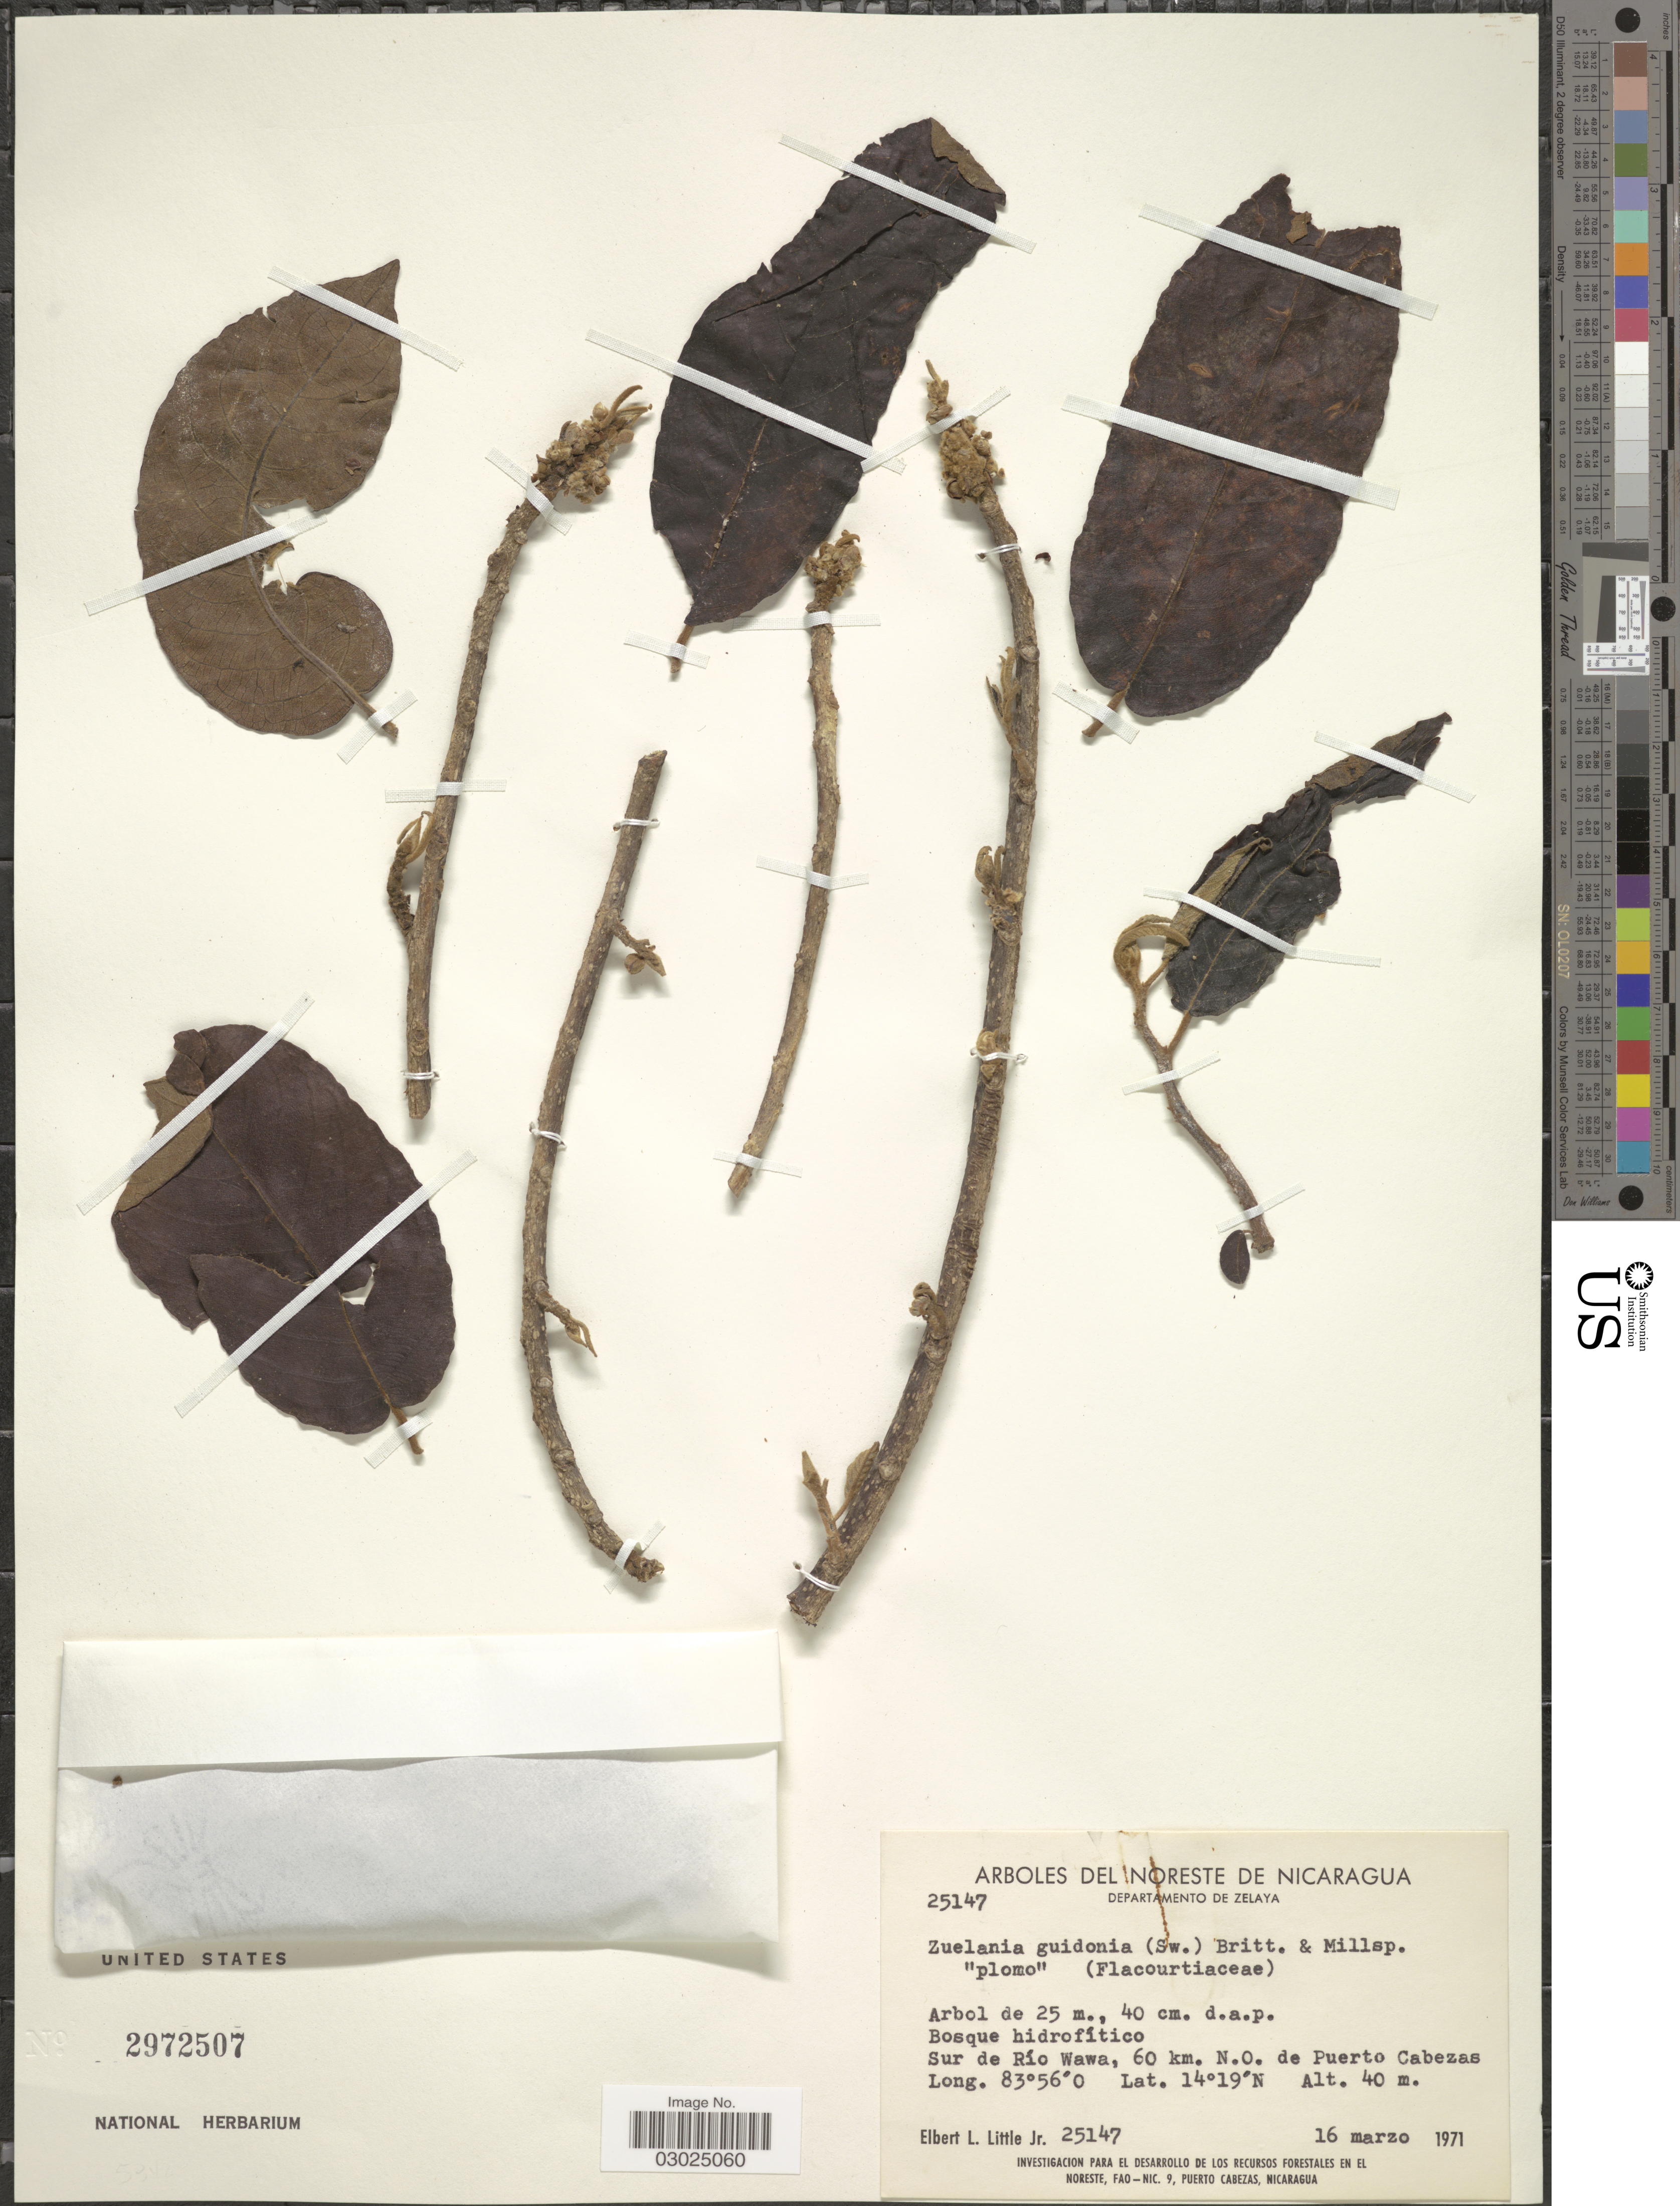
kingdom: Plantae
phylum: Tracheophyta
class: Magnoliopsida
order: Malpighiales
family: Salicaceae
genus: Casearia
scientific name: Casearia laetioides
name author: (A. Rich.) Warb.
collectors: E. L. Little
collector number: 25147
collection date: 1971-03-16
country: Nicaragua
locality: Departamento de Zelaya. Sur de Río Wawa, 60 km. N.O. de Puerto Cabezas.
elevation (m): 40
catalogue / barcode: US 2972507